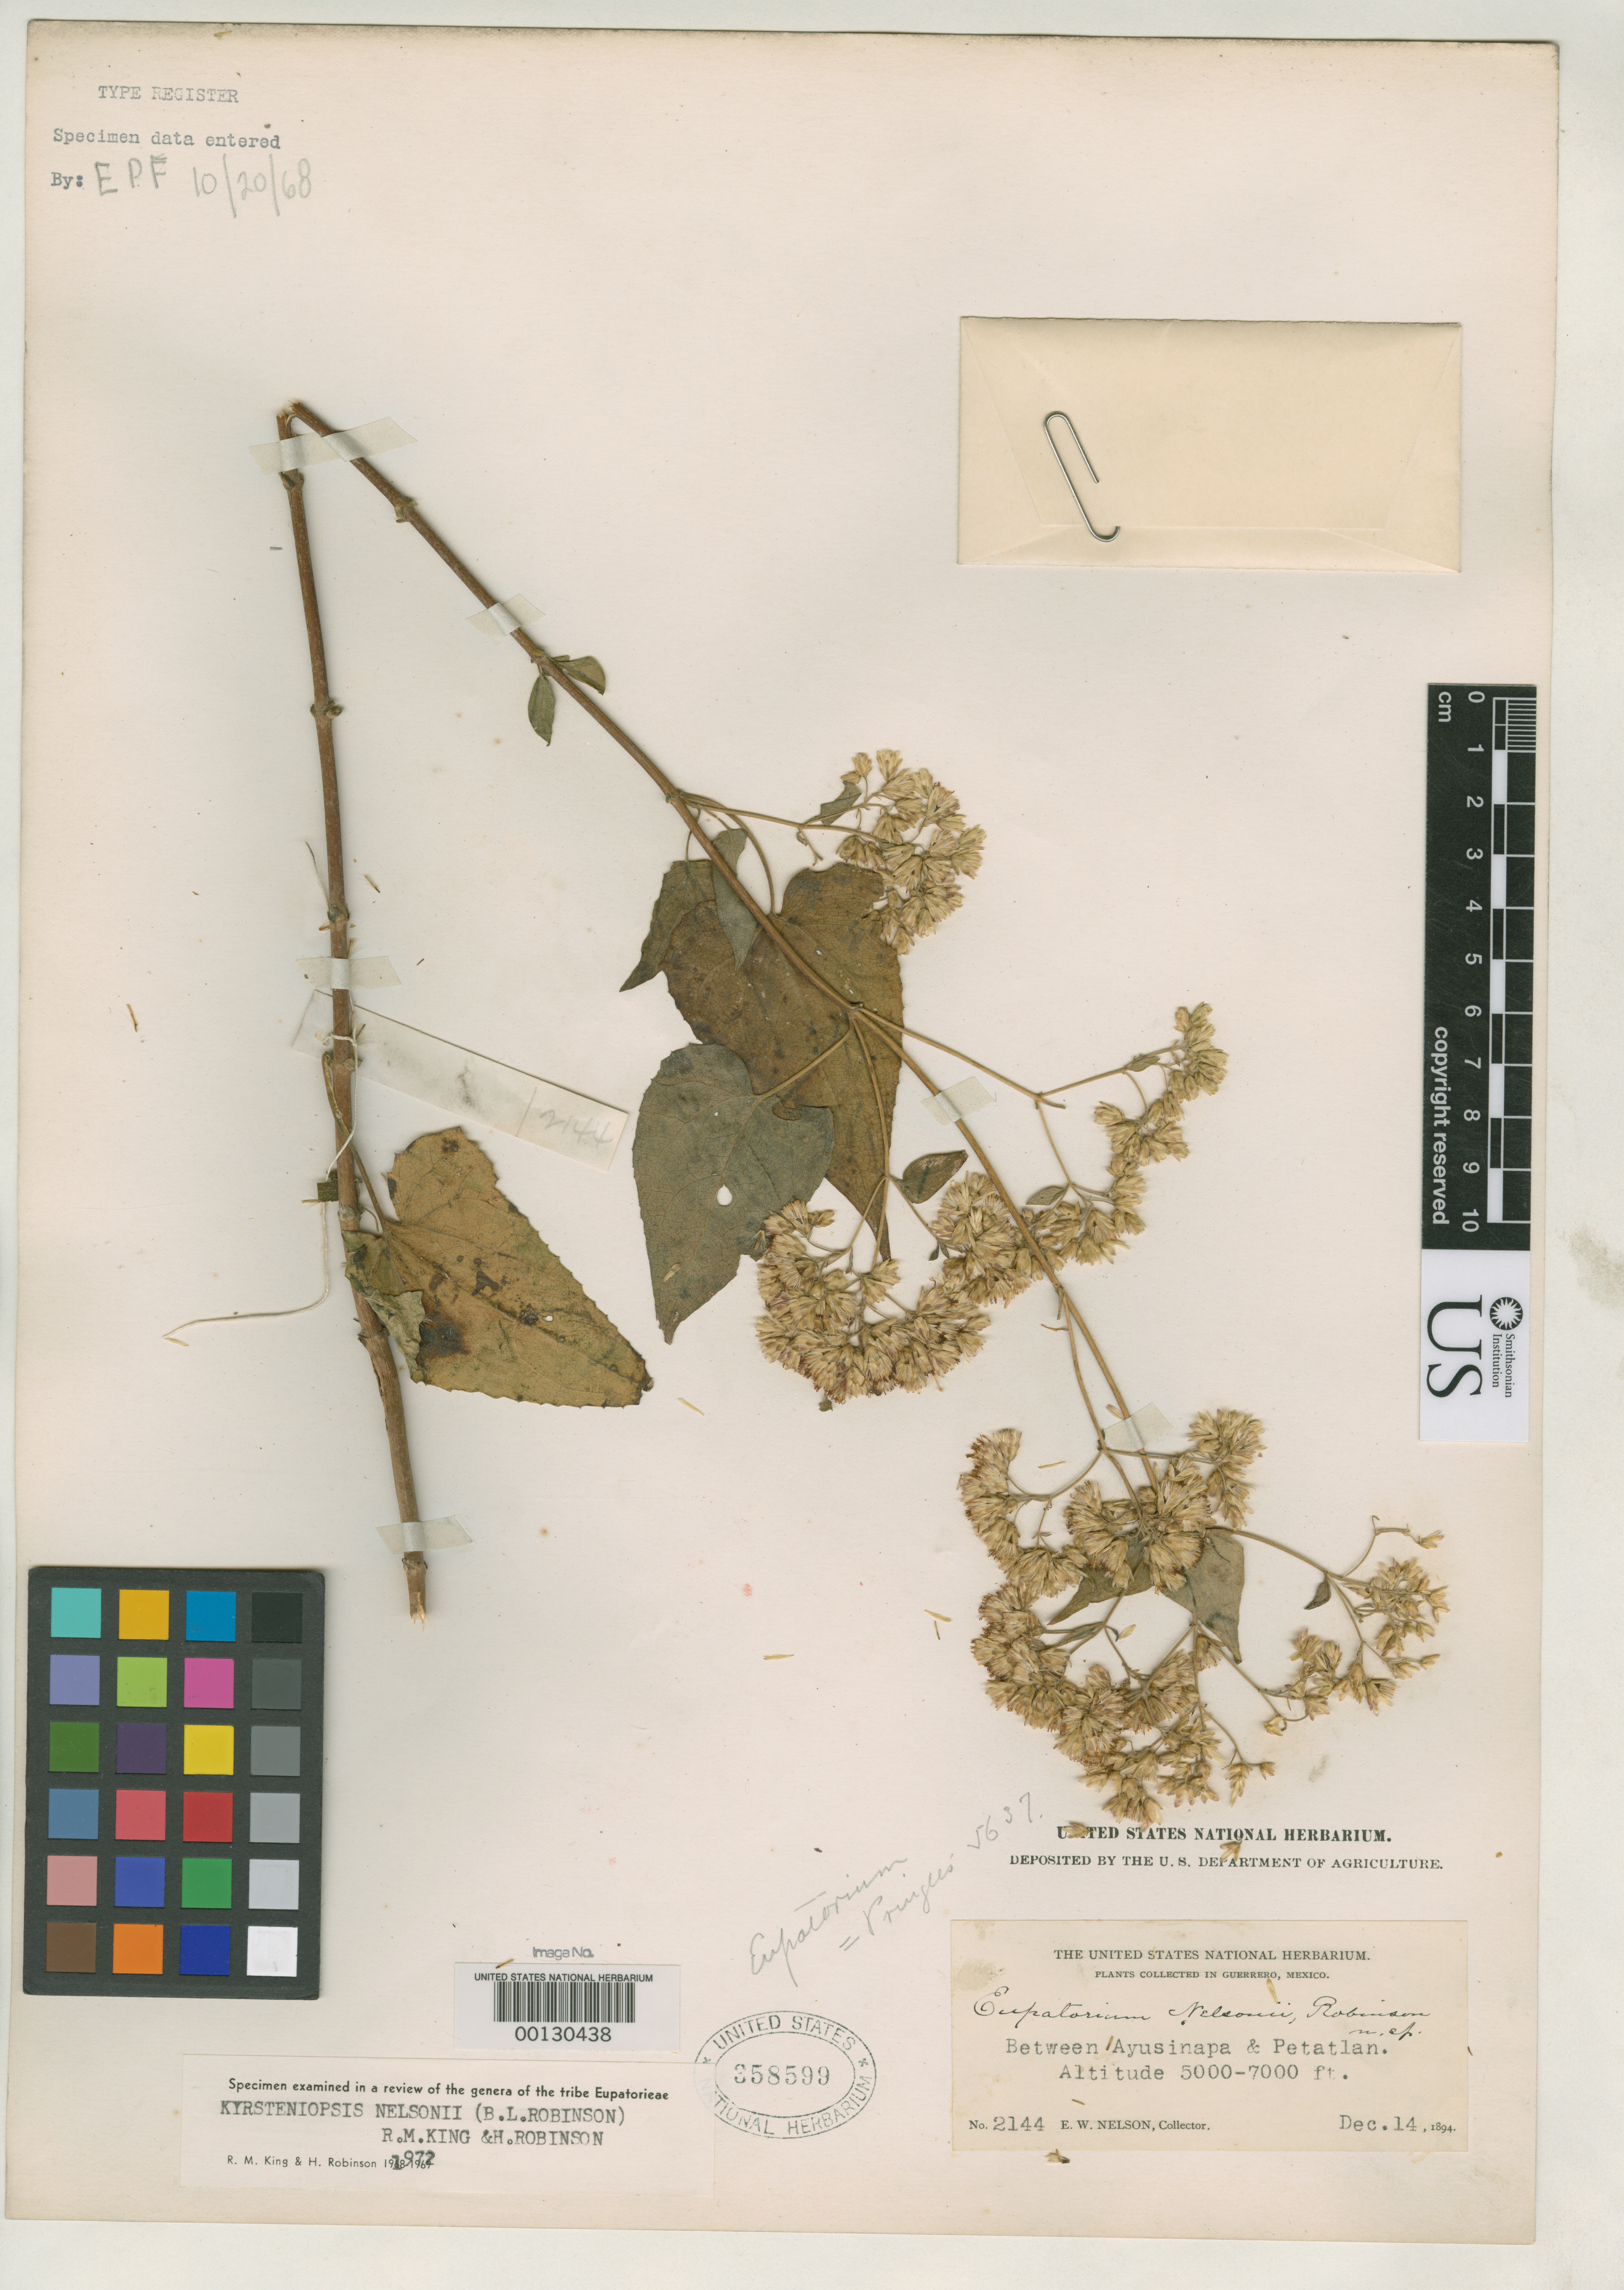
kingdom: Plantae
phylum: Tracheophyta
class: Magnoliopsida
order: Asterales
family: Asteraceae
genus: Eupatorium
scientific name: Eupatorium nelsonii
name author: B.L. Rob.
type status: Syntype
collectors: E. W. Nelson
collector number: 2144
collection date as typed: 14 Dec 1894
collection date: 1894-12-14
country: Mexico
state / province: Guerrero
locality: Between Ayusinapa and Petatlan.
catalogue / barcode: US 358599